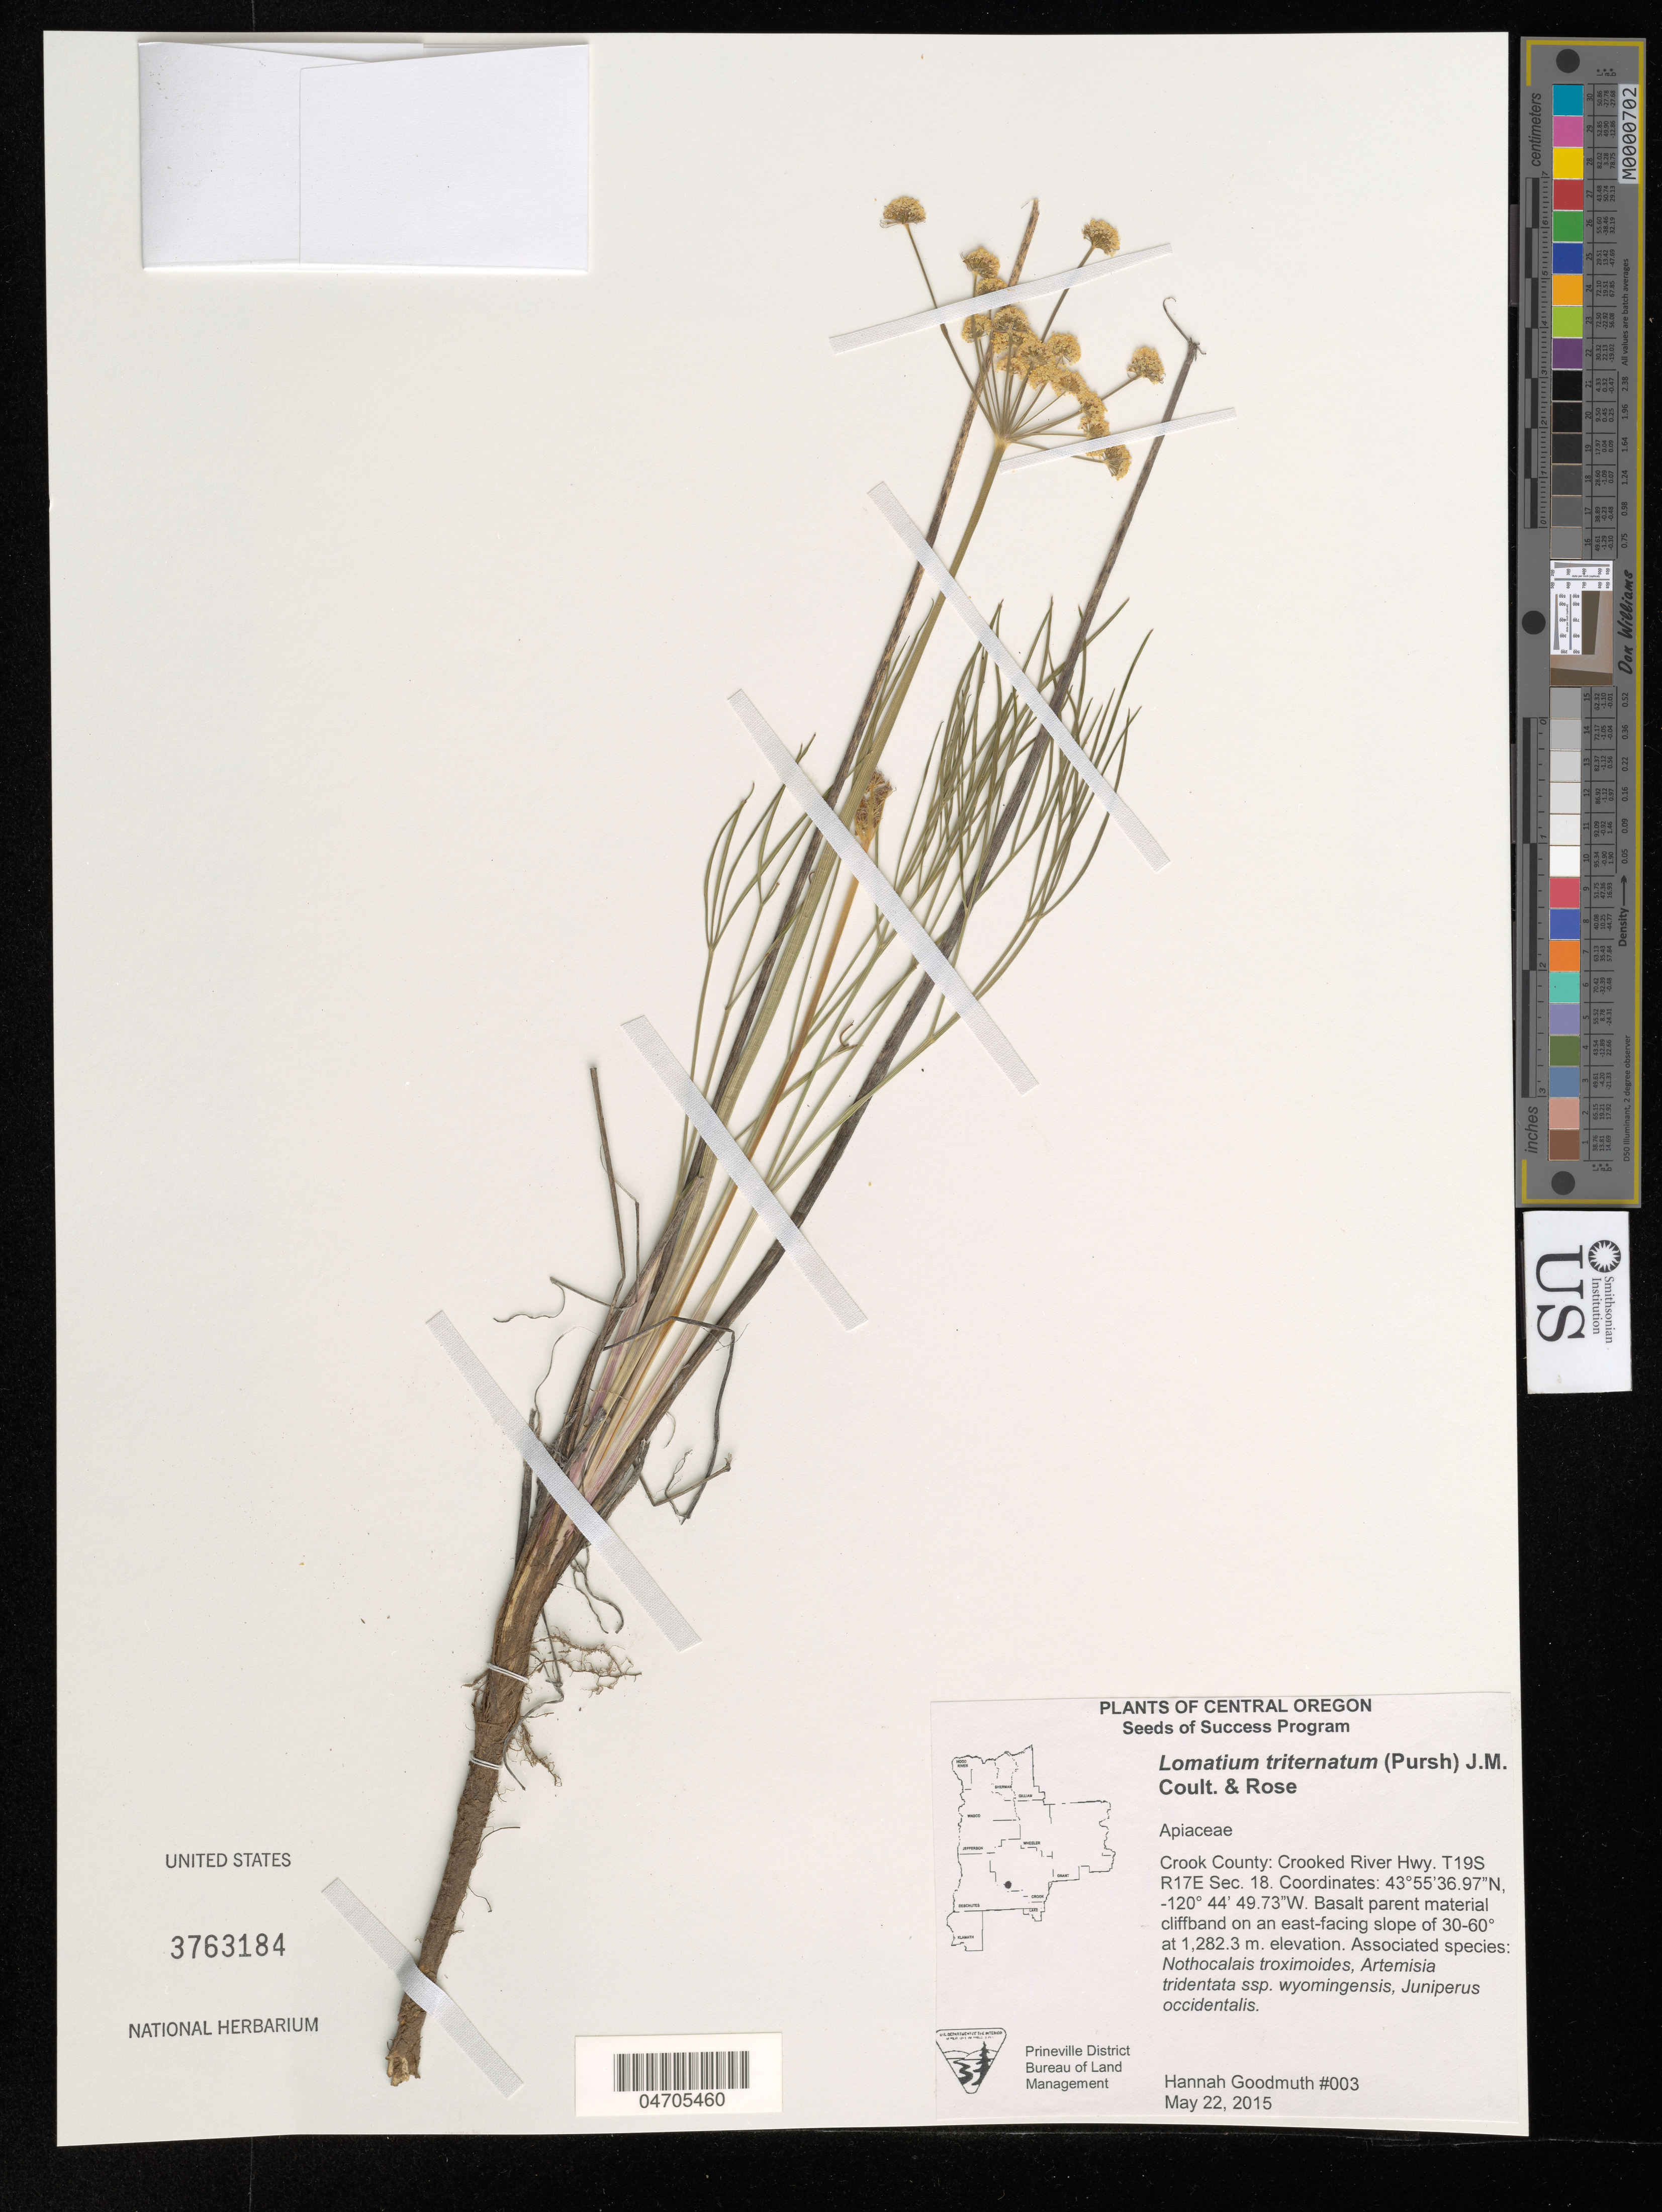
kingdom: Plantae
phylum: Tracheophyta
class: Magnoliopsida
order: Apiales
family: Apiaceae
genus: Lomatium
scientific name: Lomatium triternatum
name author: (Pursh) J.M. Coult. & Rose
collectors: H. Goodmuth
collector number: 003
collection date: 2015-05-22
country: United States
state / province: Oregon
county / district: Crook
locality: Central Oregon. Crook County: Crooked River Hwy. T19S R17E Sec. 18. Basalt parent material cliffband on an east-facing slope of 30-60º.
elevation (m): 1282.3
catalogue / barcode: US 3763184